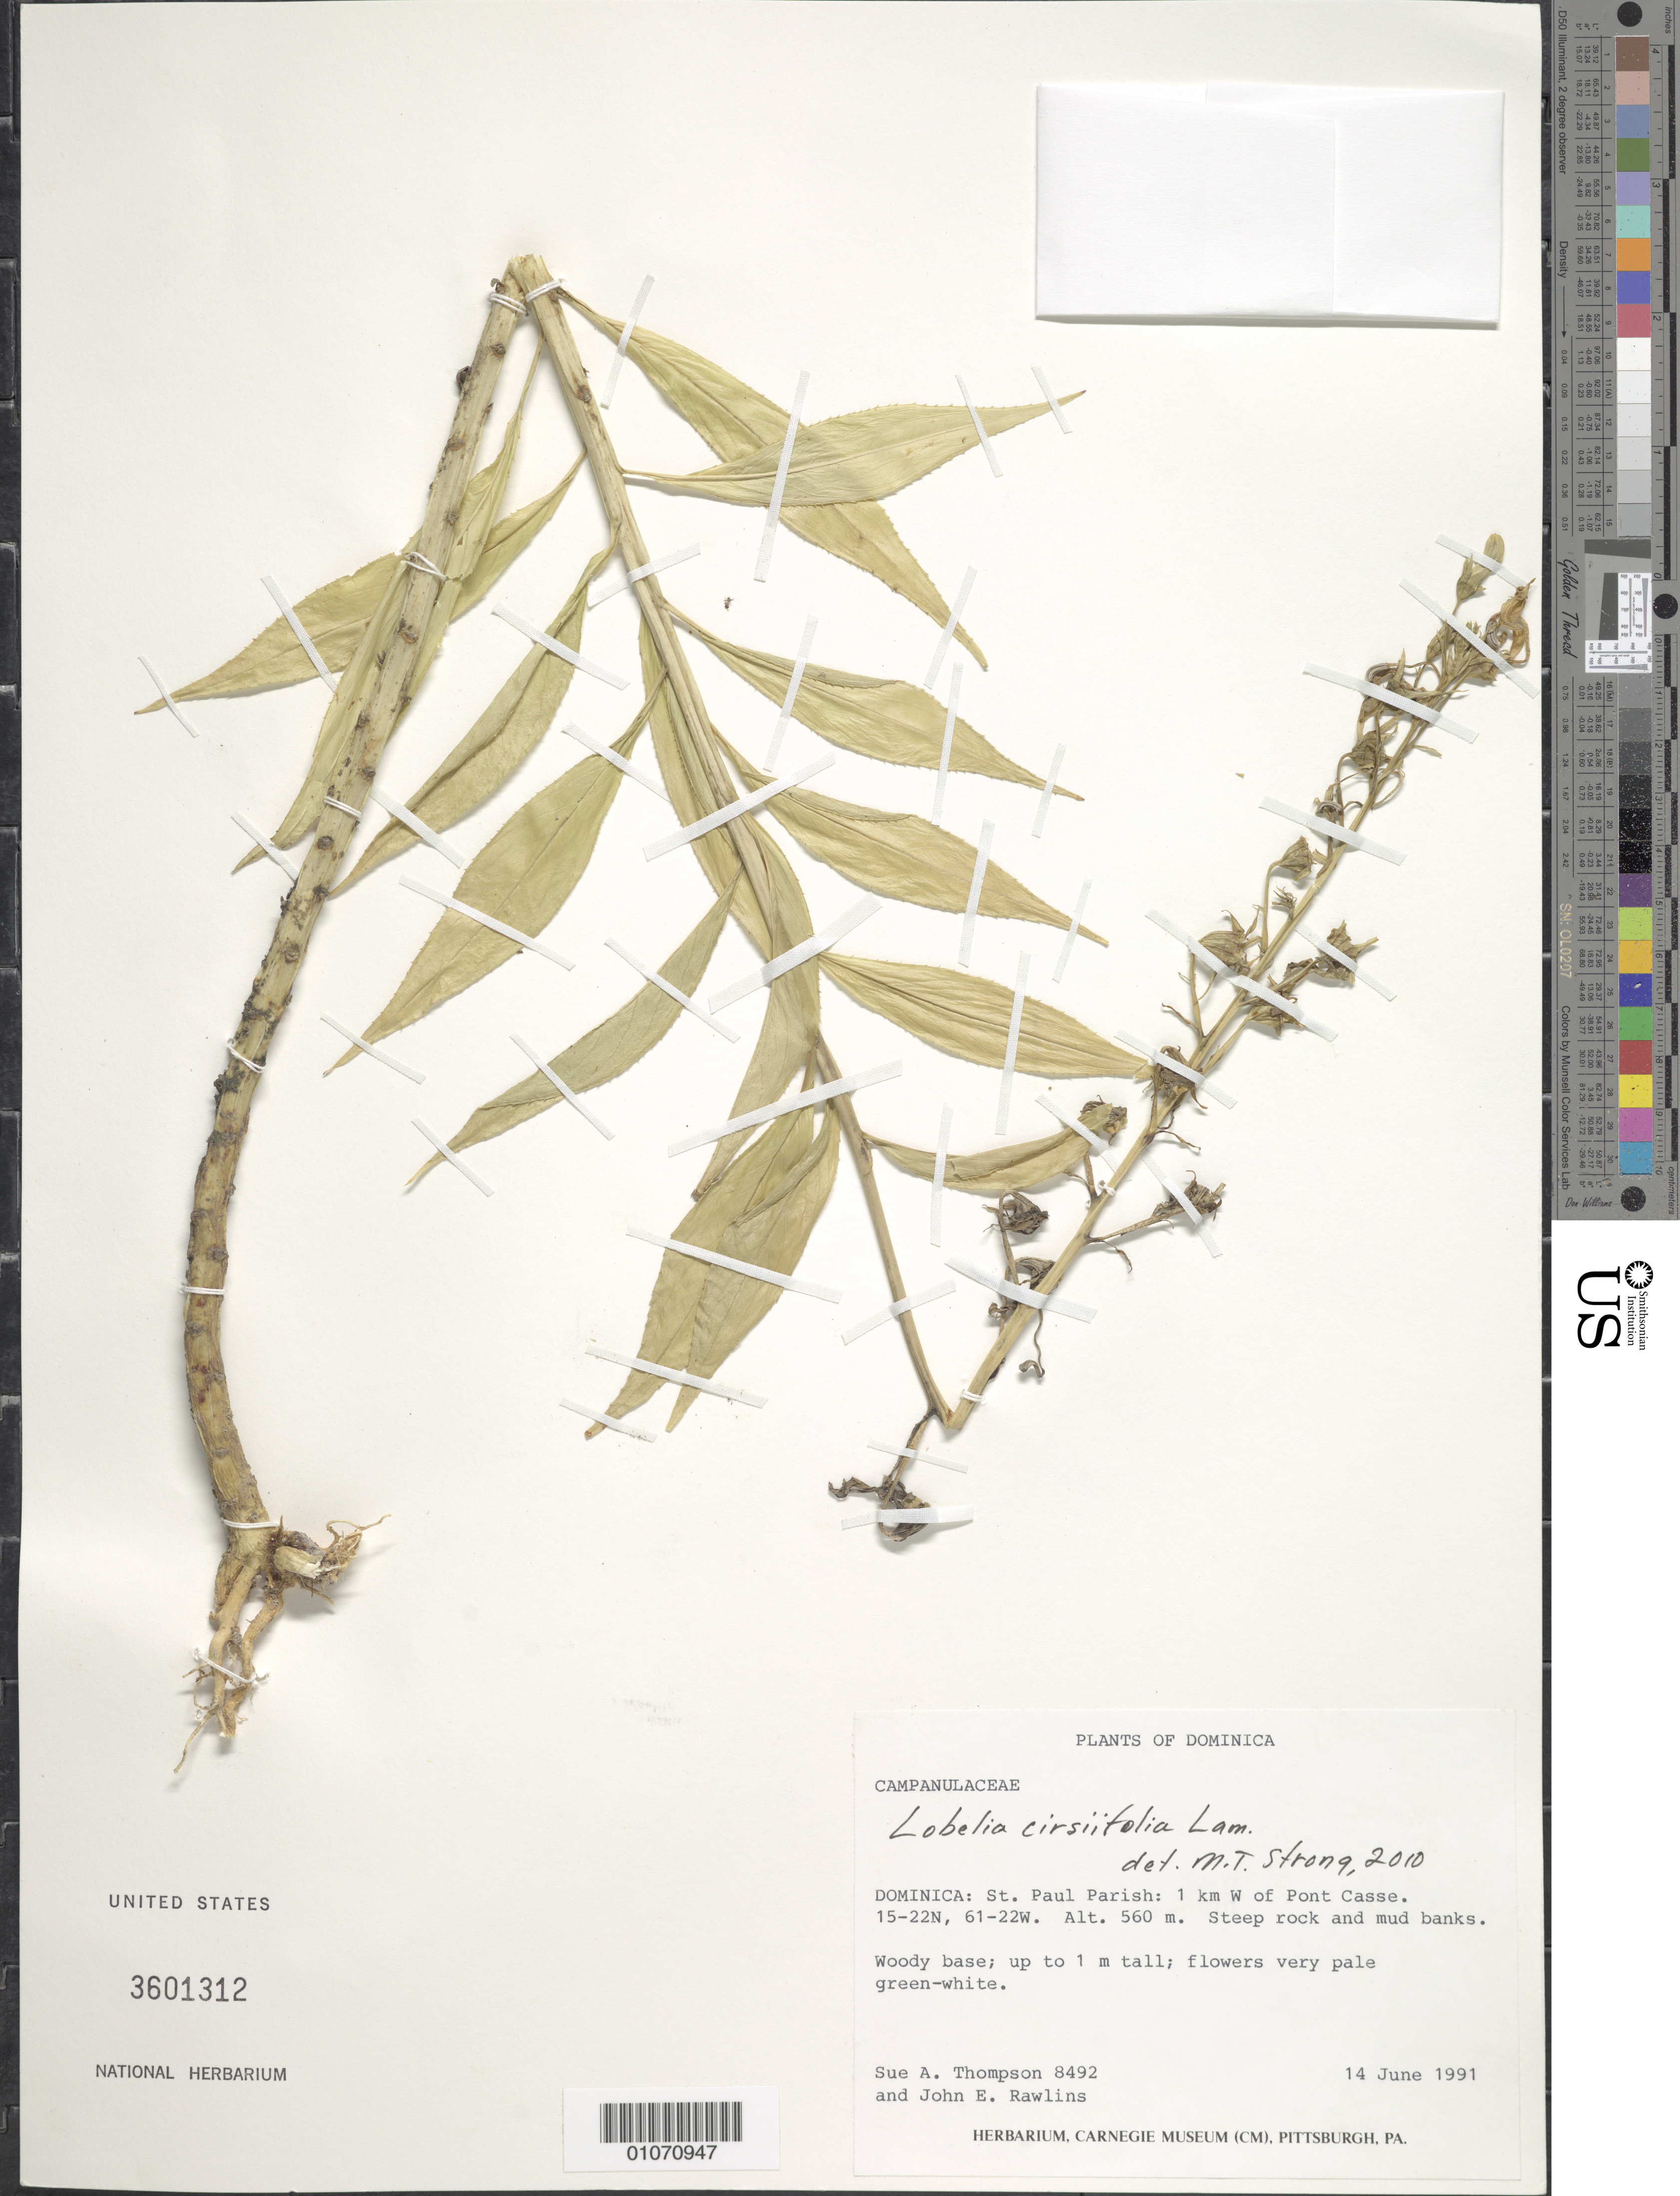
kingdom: Plantae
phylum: Tracheophyta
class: Magnoliopsida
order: Asterales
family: Campanulaceae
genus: Lobelia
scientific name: Lobelia cirsiifolia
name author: Lam.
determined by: Strong, M. T., (US), Smithsonian Institution - National Museum of Natural History (UNITED STATES)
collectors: S. A. Thompson & J. Rawlins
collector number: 8492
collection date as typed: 14 Jun 1991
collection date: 1991-06-14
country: Dominica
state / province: St. Paul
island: Dominica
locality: Pont Casse, 1 km W of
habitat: Steep rock and mud banks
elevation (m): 560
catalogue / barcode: US 3601312